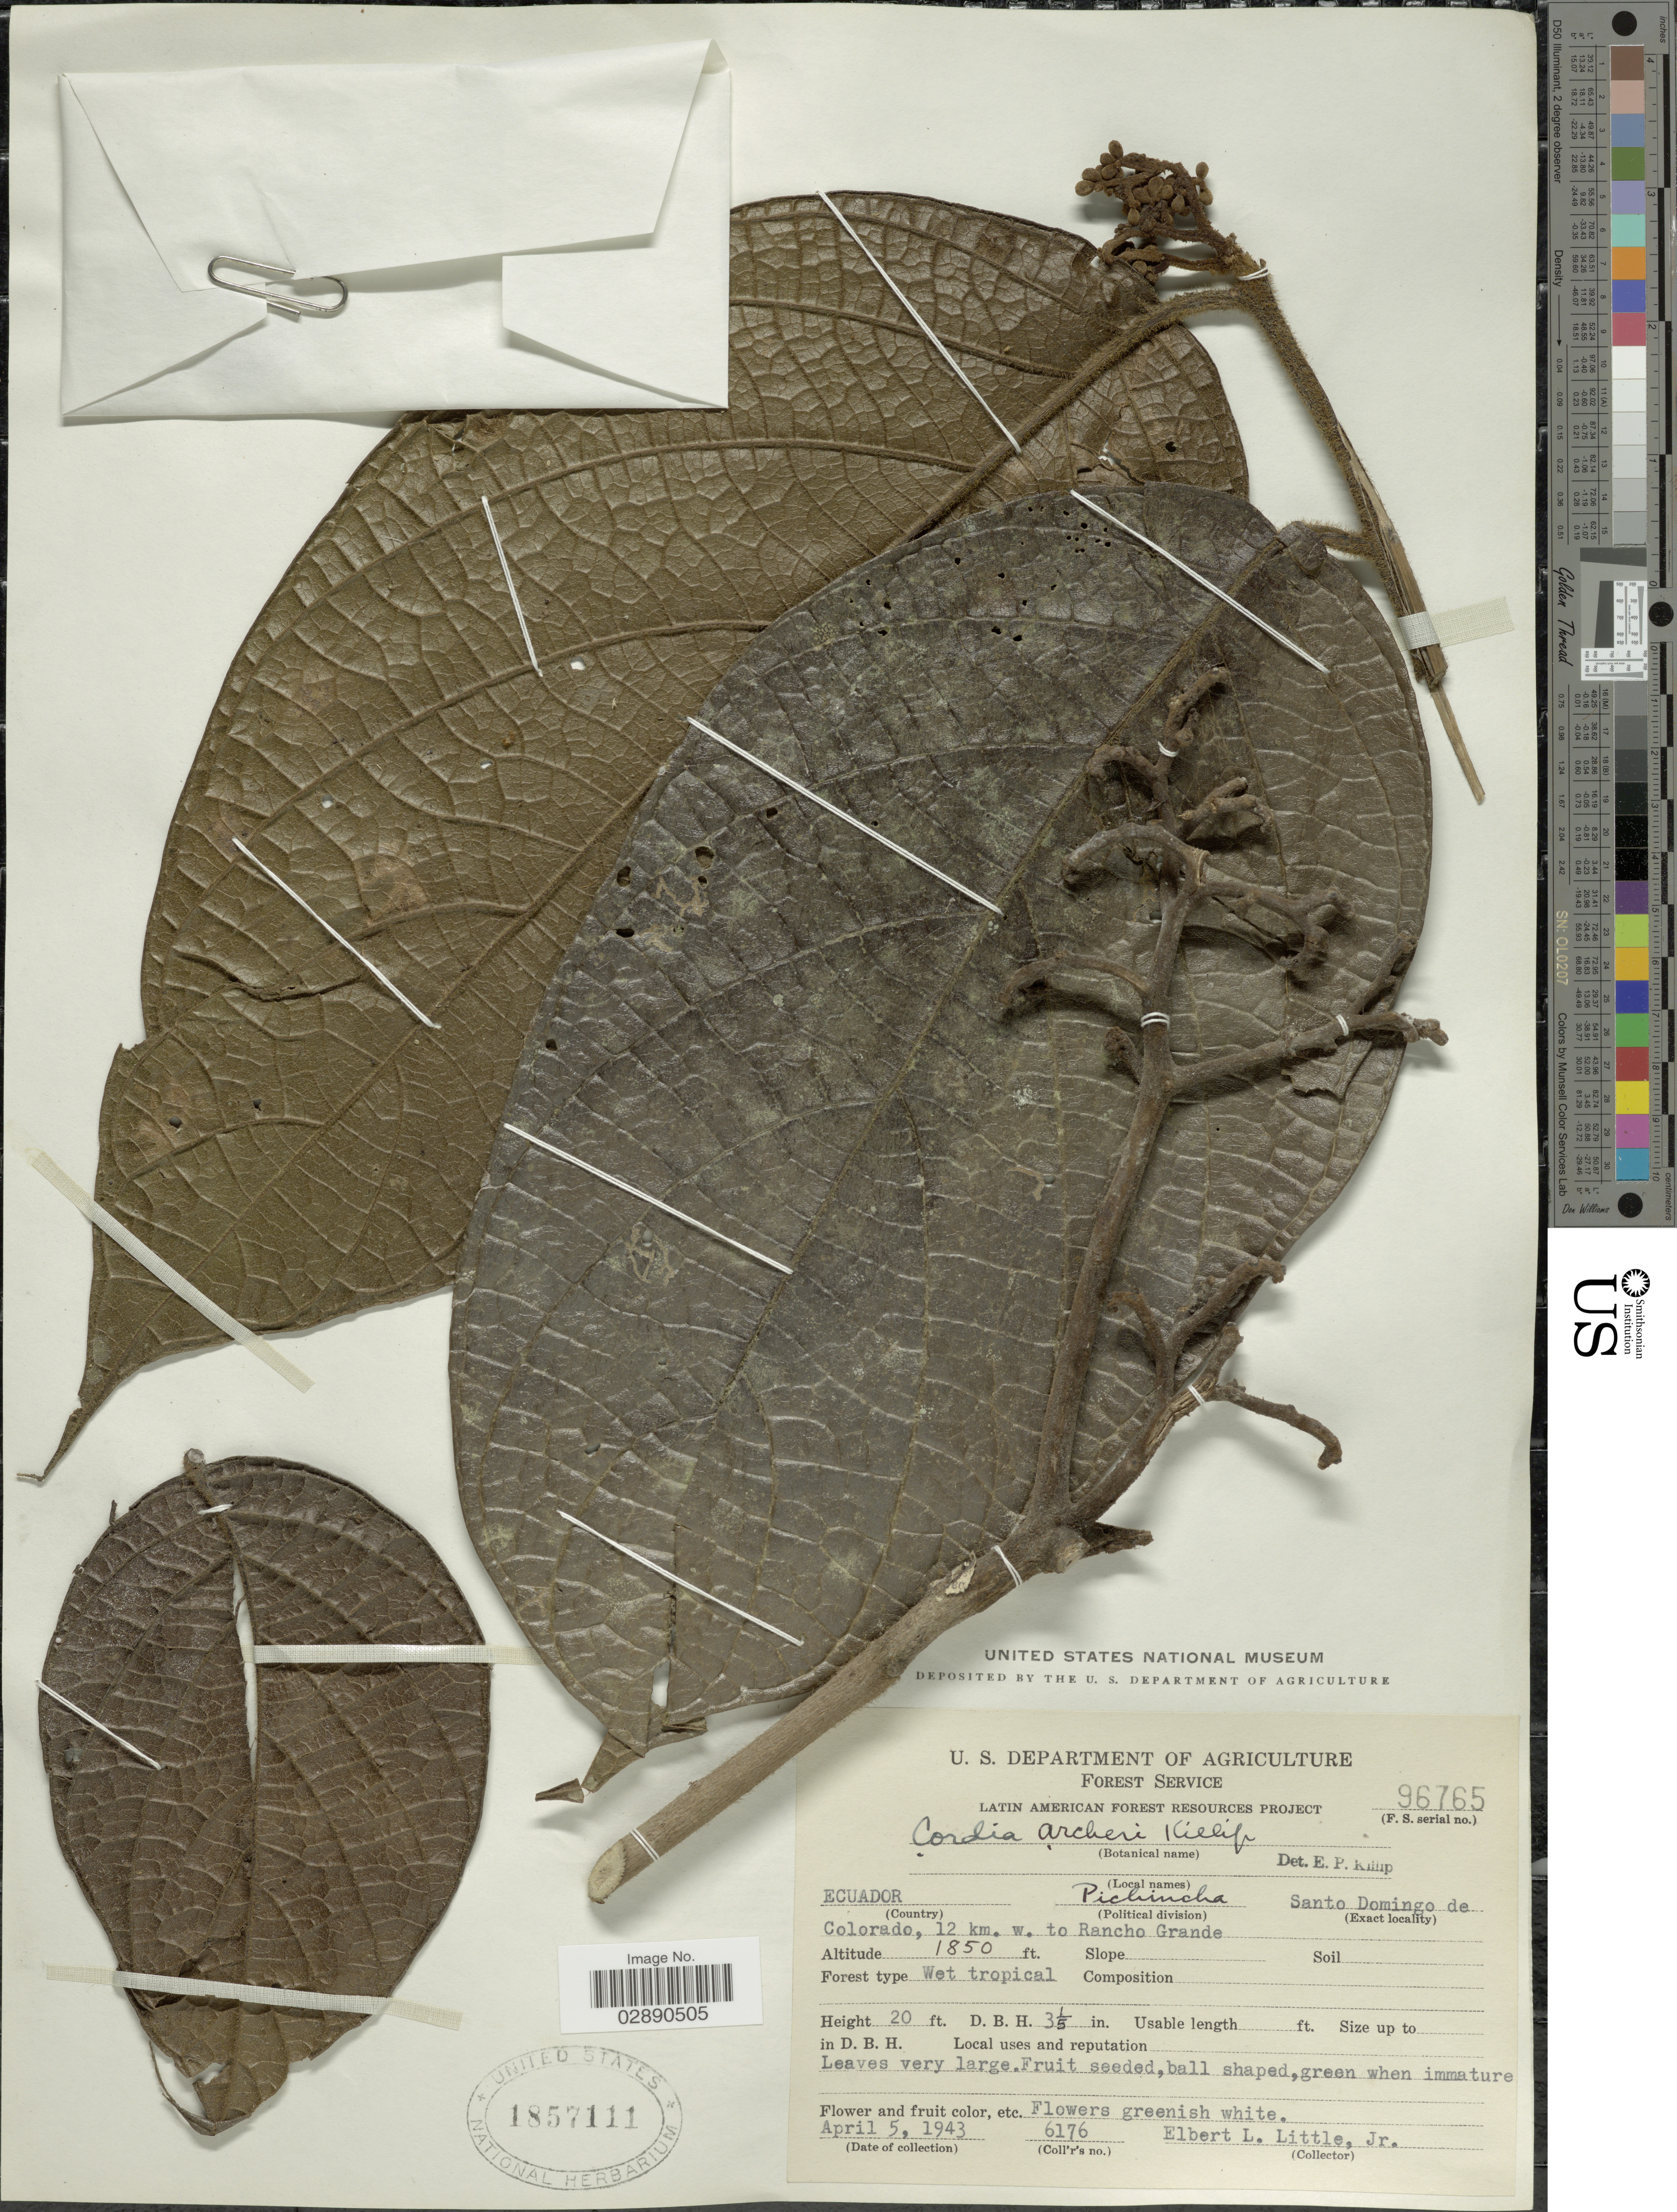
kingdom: Plantae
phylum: Tracheophyta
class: Magnoliopsida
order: Boraginales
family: Cordiaceae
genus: Cordia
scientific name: Cordia archeri Killip ined.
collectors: E. L. Little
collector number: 6176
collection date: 1943-04-15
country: Ecuador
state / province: Pichincha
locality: Santo Domingo de Colorado, 12 km. w. to Rancho Grande.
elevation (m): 564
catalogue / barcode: US 1857111